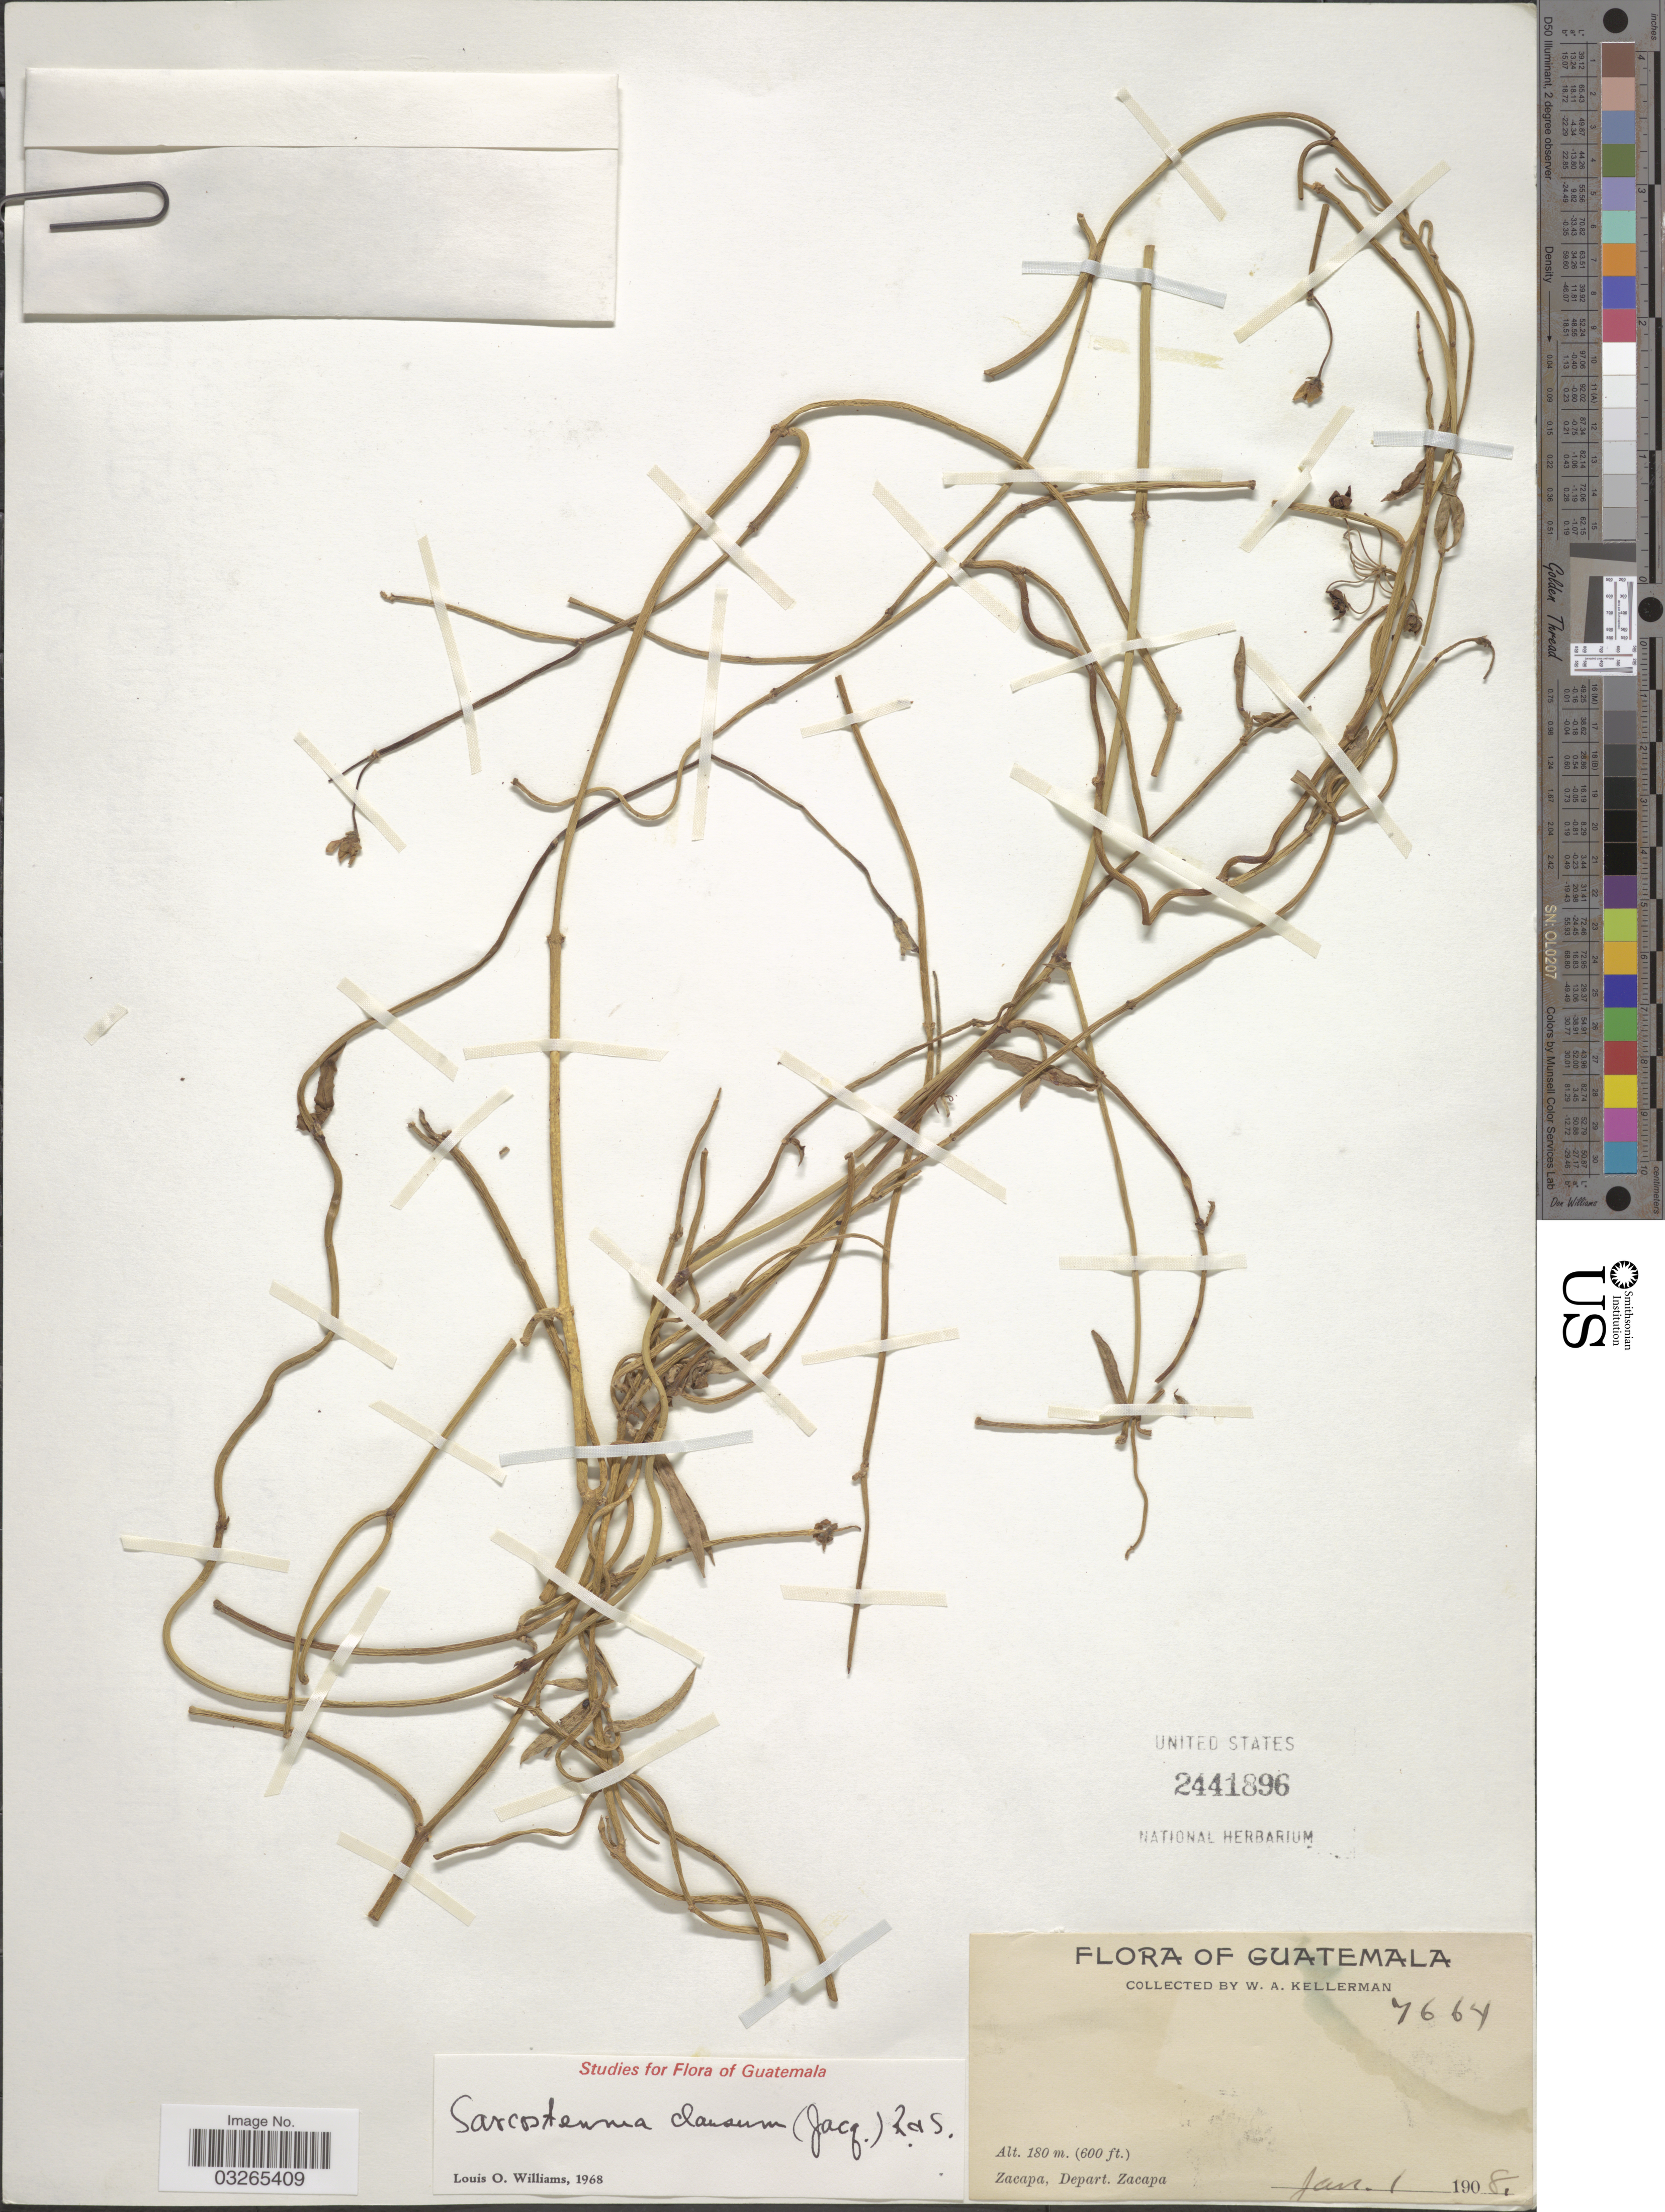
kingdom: Plantae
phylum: Tracheophyta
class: Magnoliopsida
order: Gentianales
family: Apocynaceae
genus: Sarcostemma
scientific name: Sarcostemma clausum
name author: (Jacq.) Schult.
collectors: W. Kellerman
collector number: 7664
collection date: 1908-01-01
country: Guatemala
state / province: Zacapa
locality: Zacapa, Depart. Zacapa.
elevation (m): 180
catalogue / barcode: US 2441896